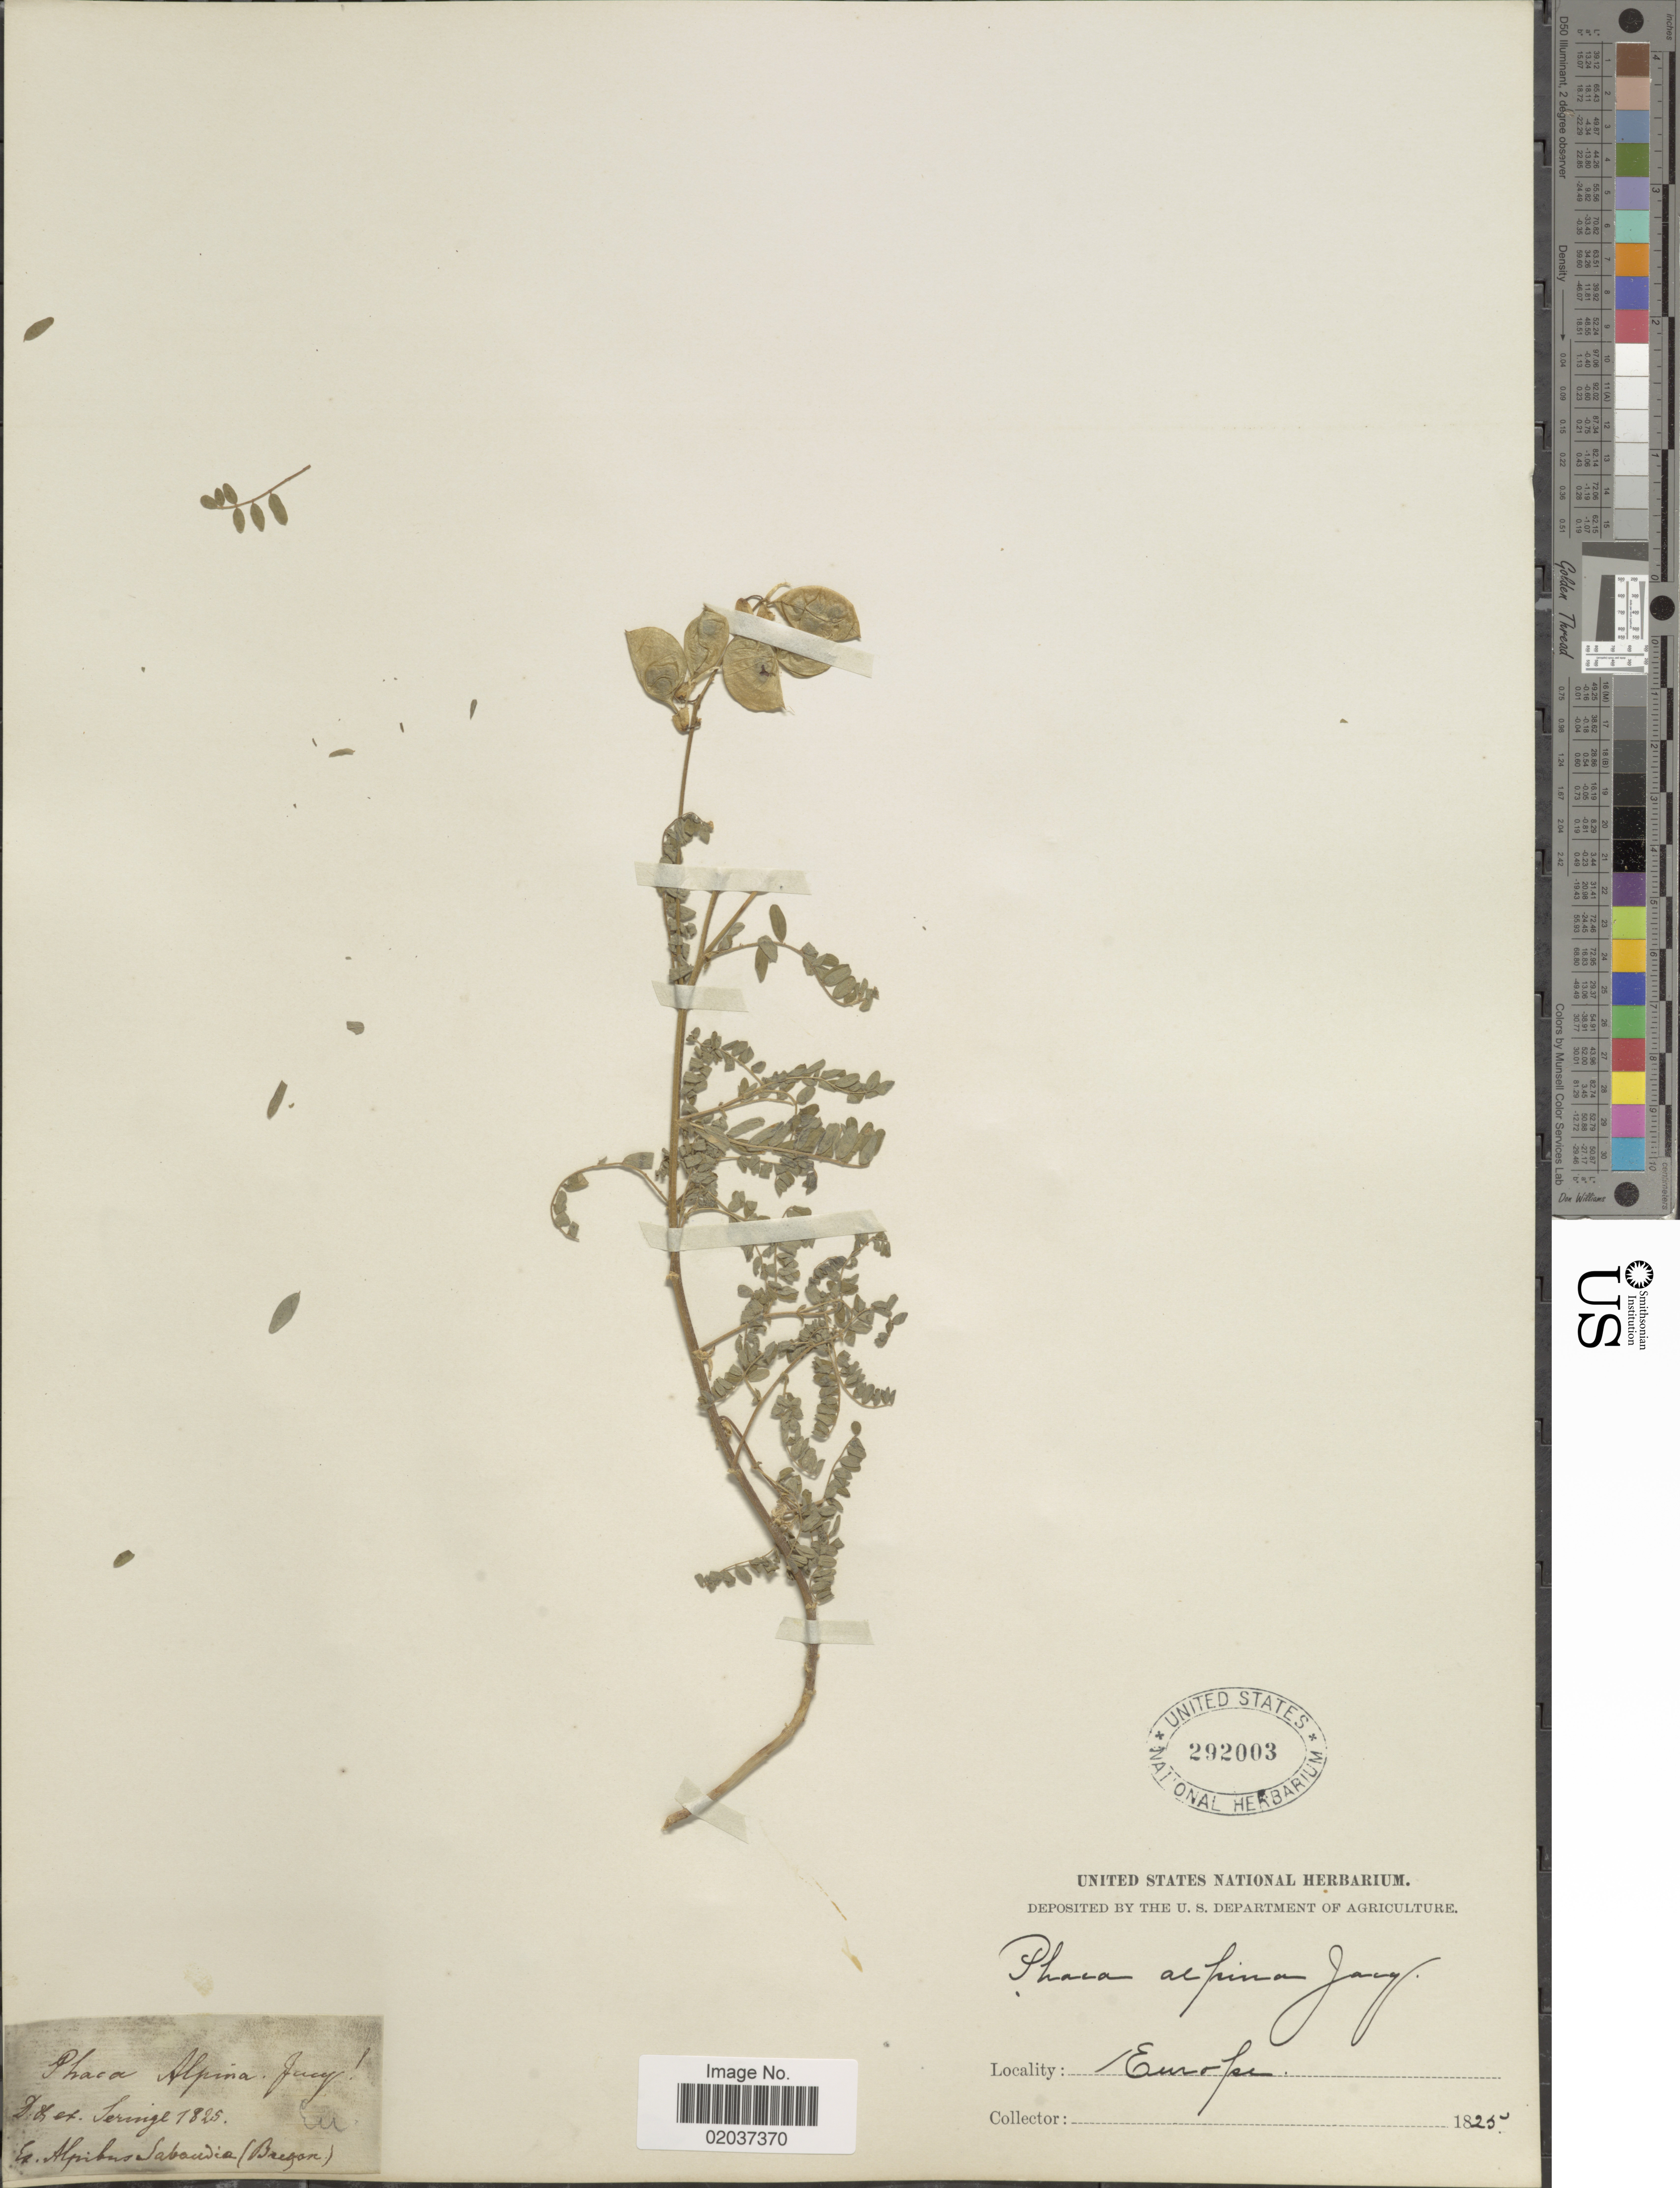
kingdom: Plantae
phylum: Tracheophyta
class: Magnoliopsida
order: Fabales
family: Fabaceae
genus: Astragalus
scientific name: Astragalus penduliflorus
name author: Lam.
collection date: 1825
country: Italy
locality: Europe, Cr. Alpibus Sabaudia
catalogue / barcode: US 292003